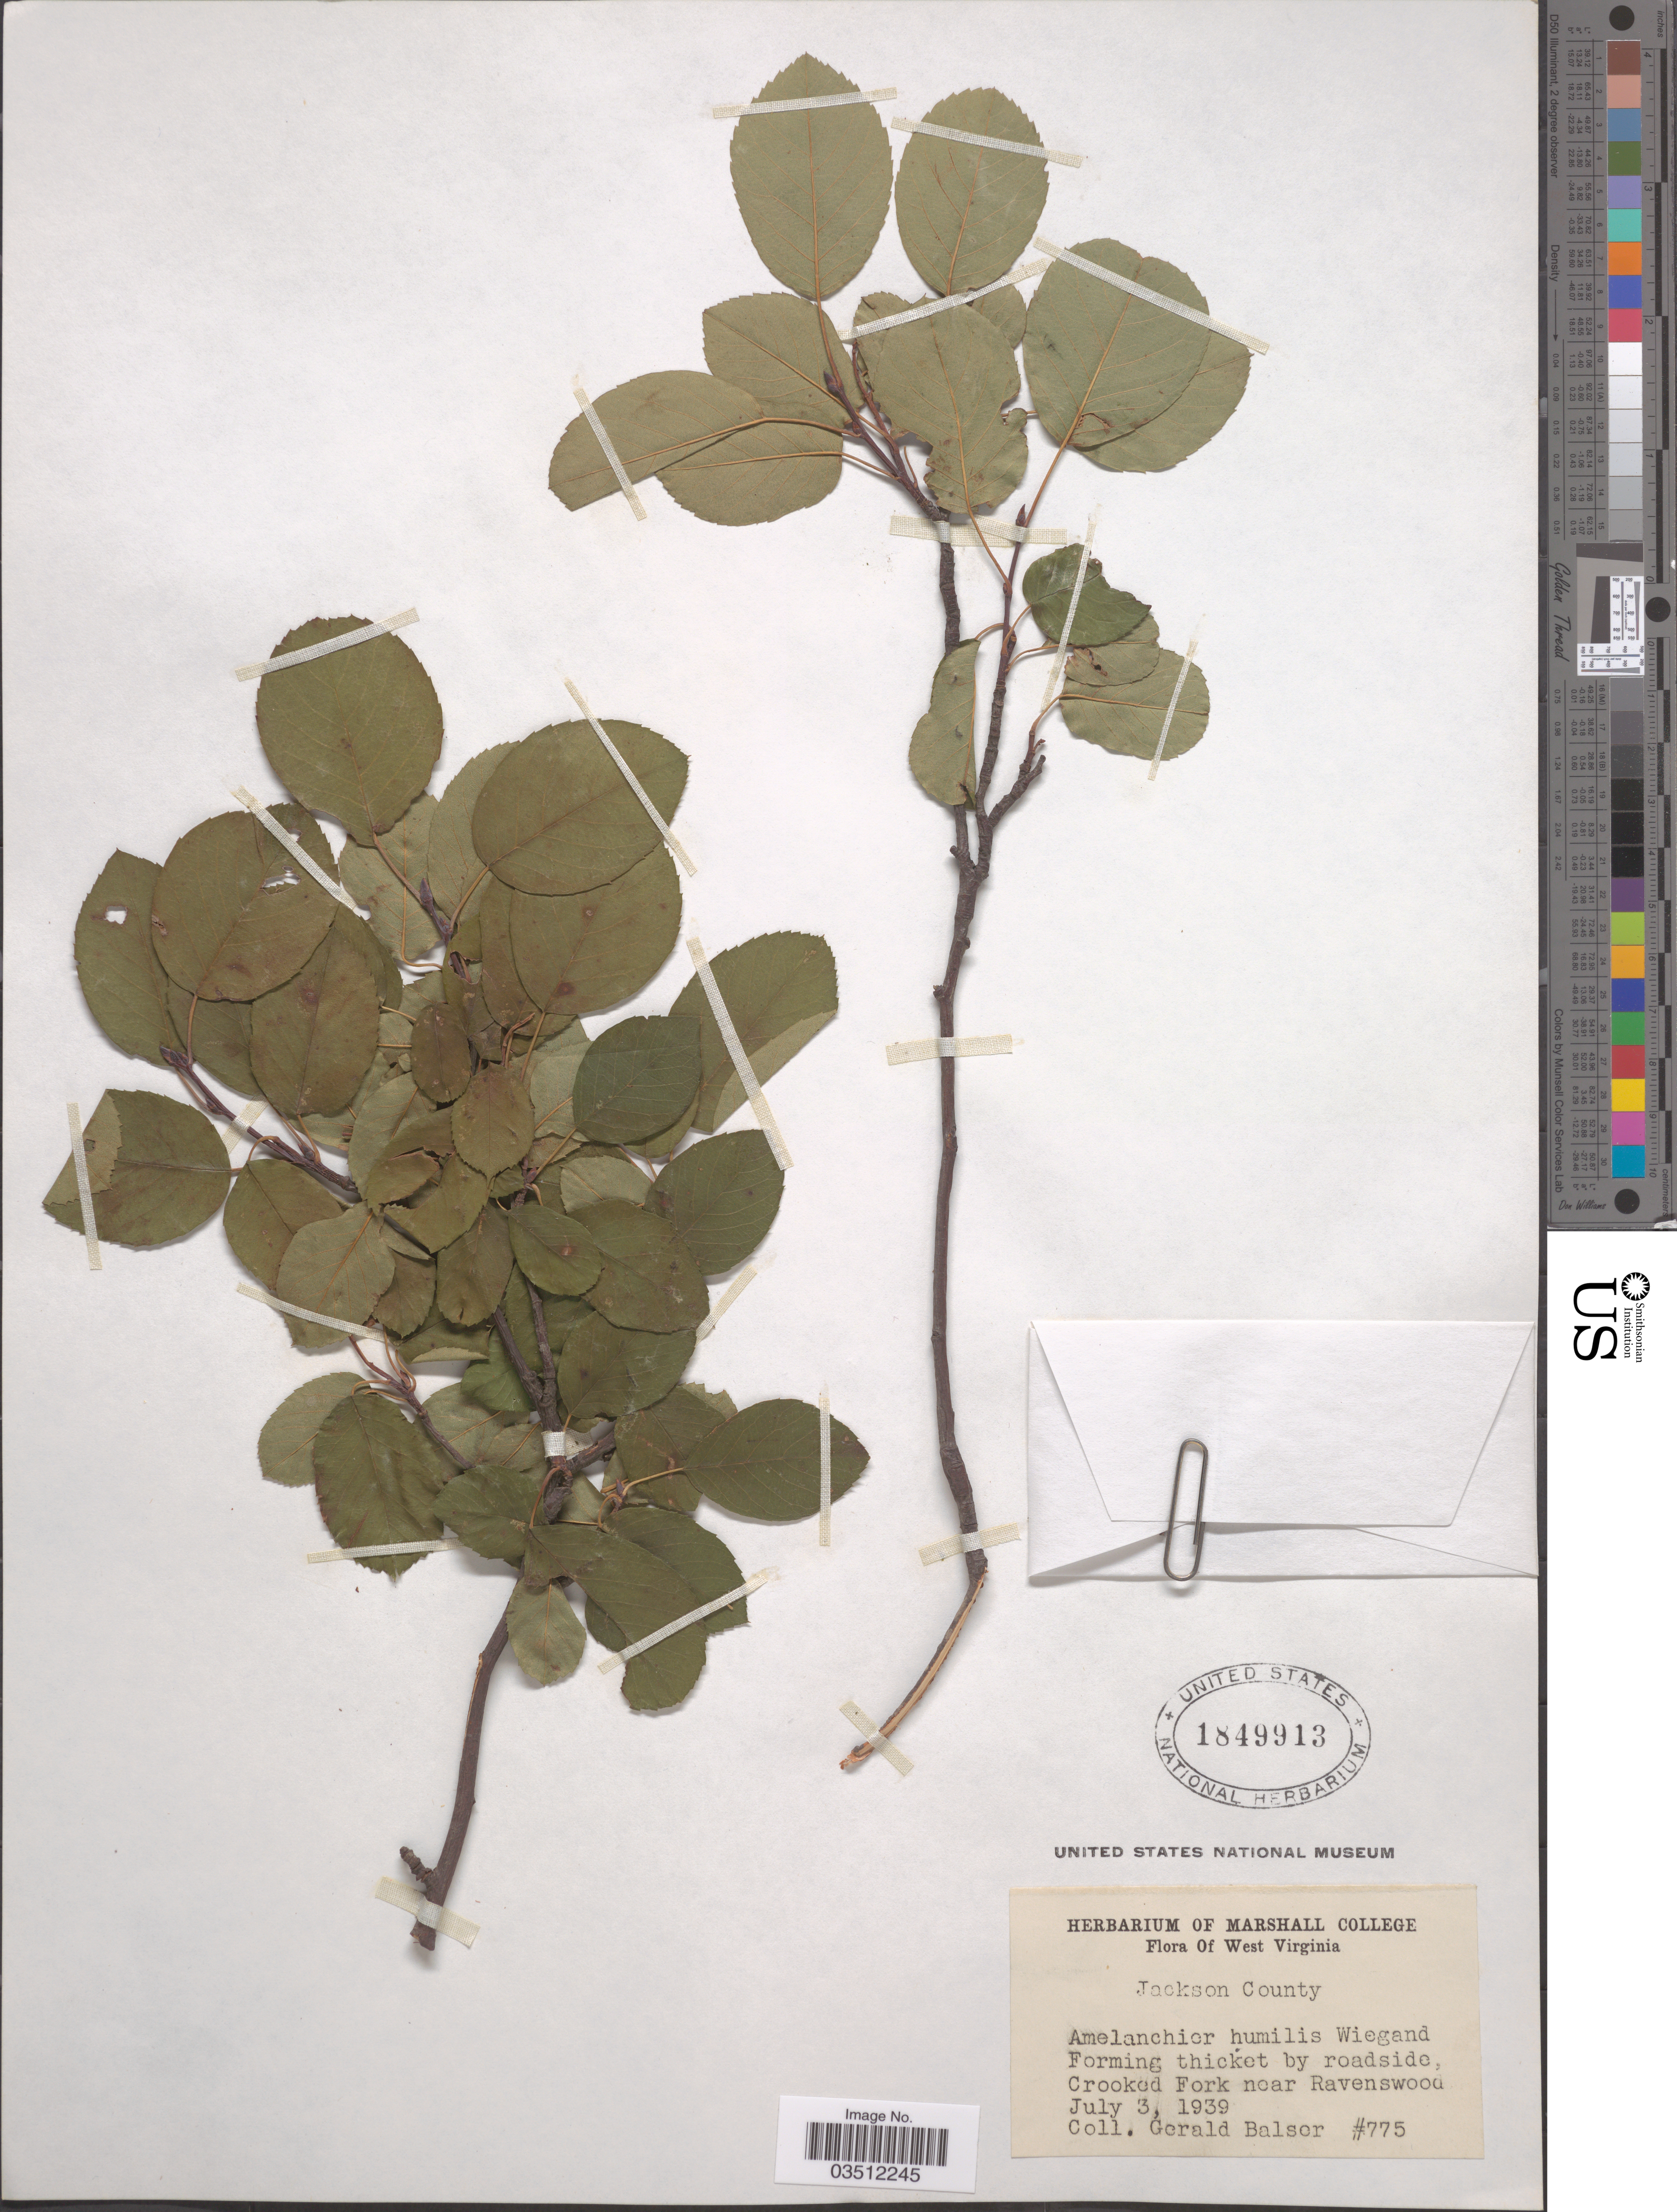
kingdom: Plantae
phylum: Tracheophyta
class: Magnoliopsida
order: Rosales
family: Rosaceae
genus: Amelanchier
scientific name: Amelanchier humilis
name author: Wiegand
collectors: G. Balser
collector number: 775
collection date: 1939-07-03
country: United States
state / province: West Virginia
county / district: Jackson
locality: Jackson County. Crooked Fork near Ravenswood.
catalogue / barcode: US 1849913